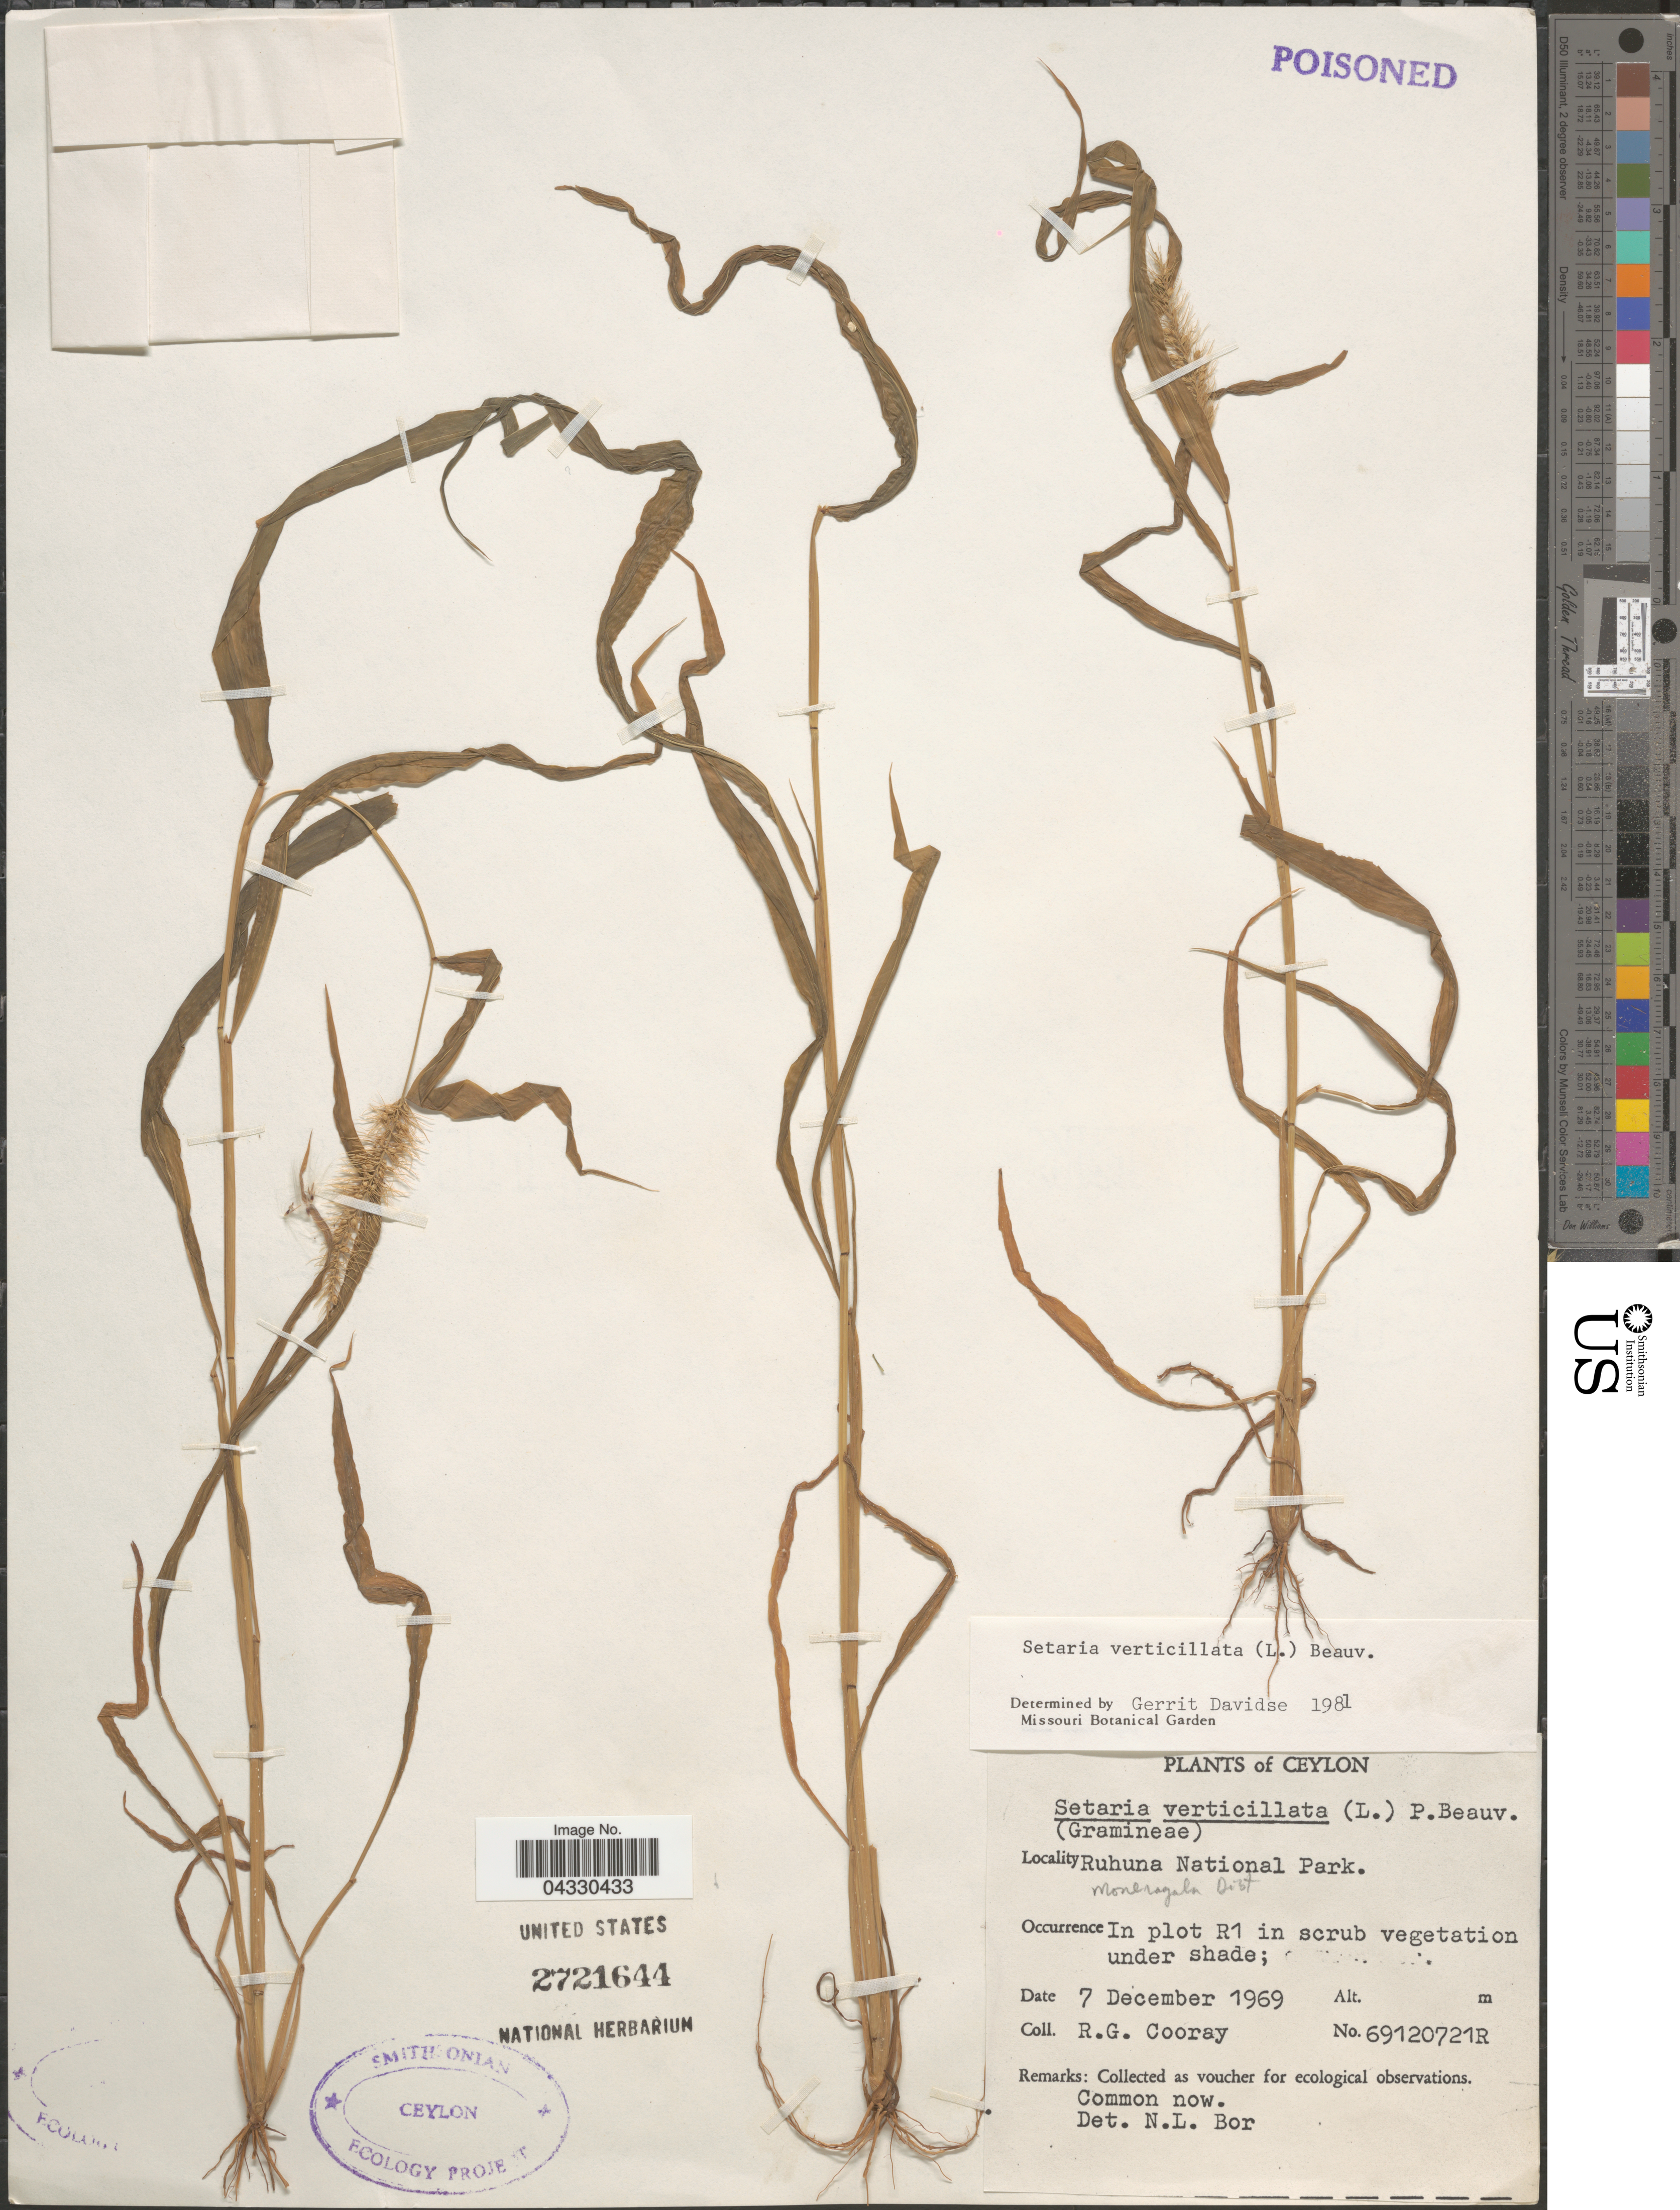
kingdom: Plantae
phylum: Tracheophyta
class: Liliopsida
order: Poales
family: Poaceae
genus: Setaria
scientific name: Setaria verticillata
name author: (L.) P. Beauv.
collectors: R. Cooray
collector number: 69120721R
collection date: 1969-12-07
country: Sri Lanka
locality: Ceylon. Ruhuna National Park.Moneragala Dist. In plot R1 in scrub vegetation under shade.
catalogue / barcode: US 2721644